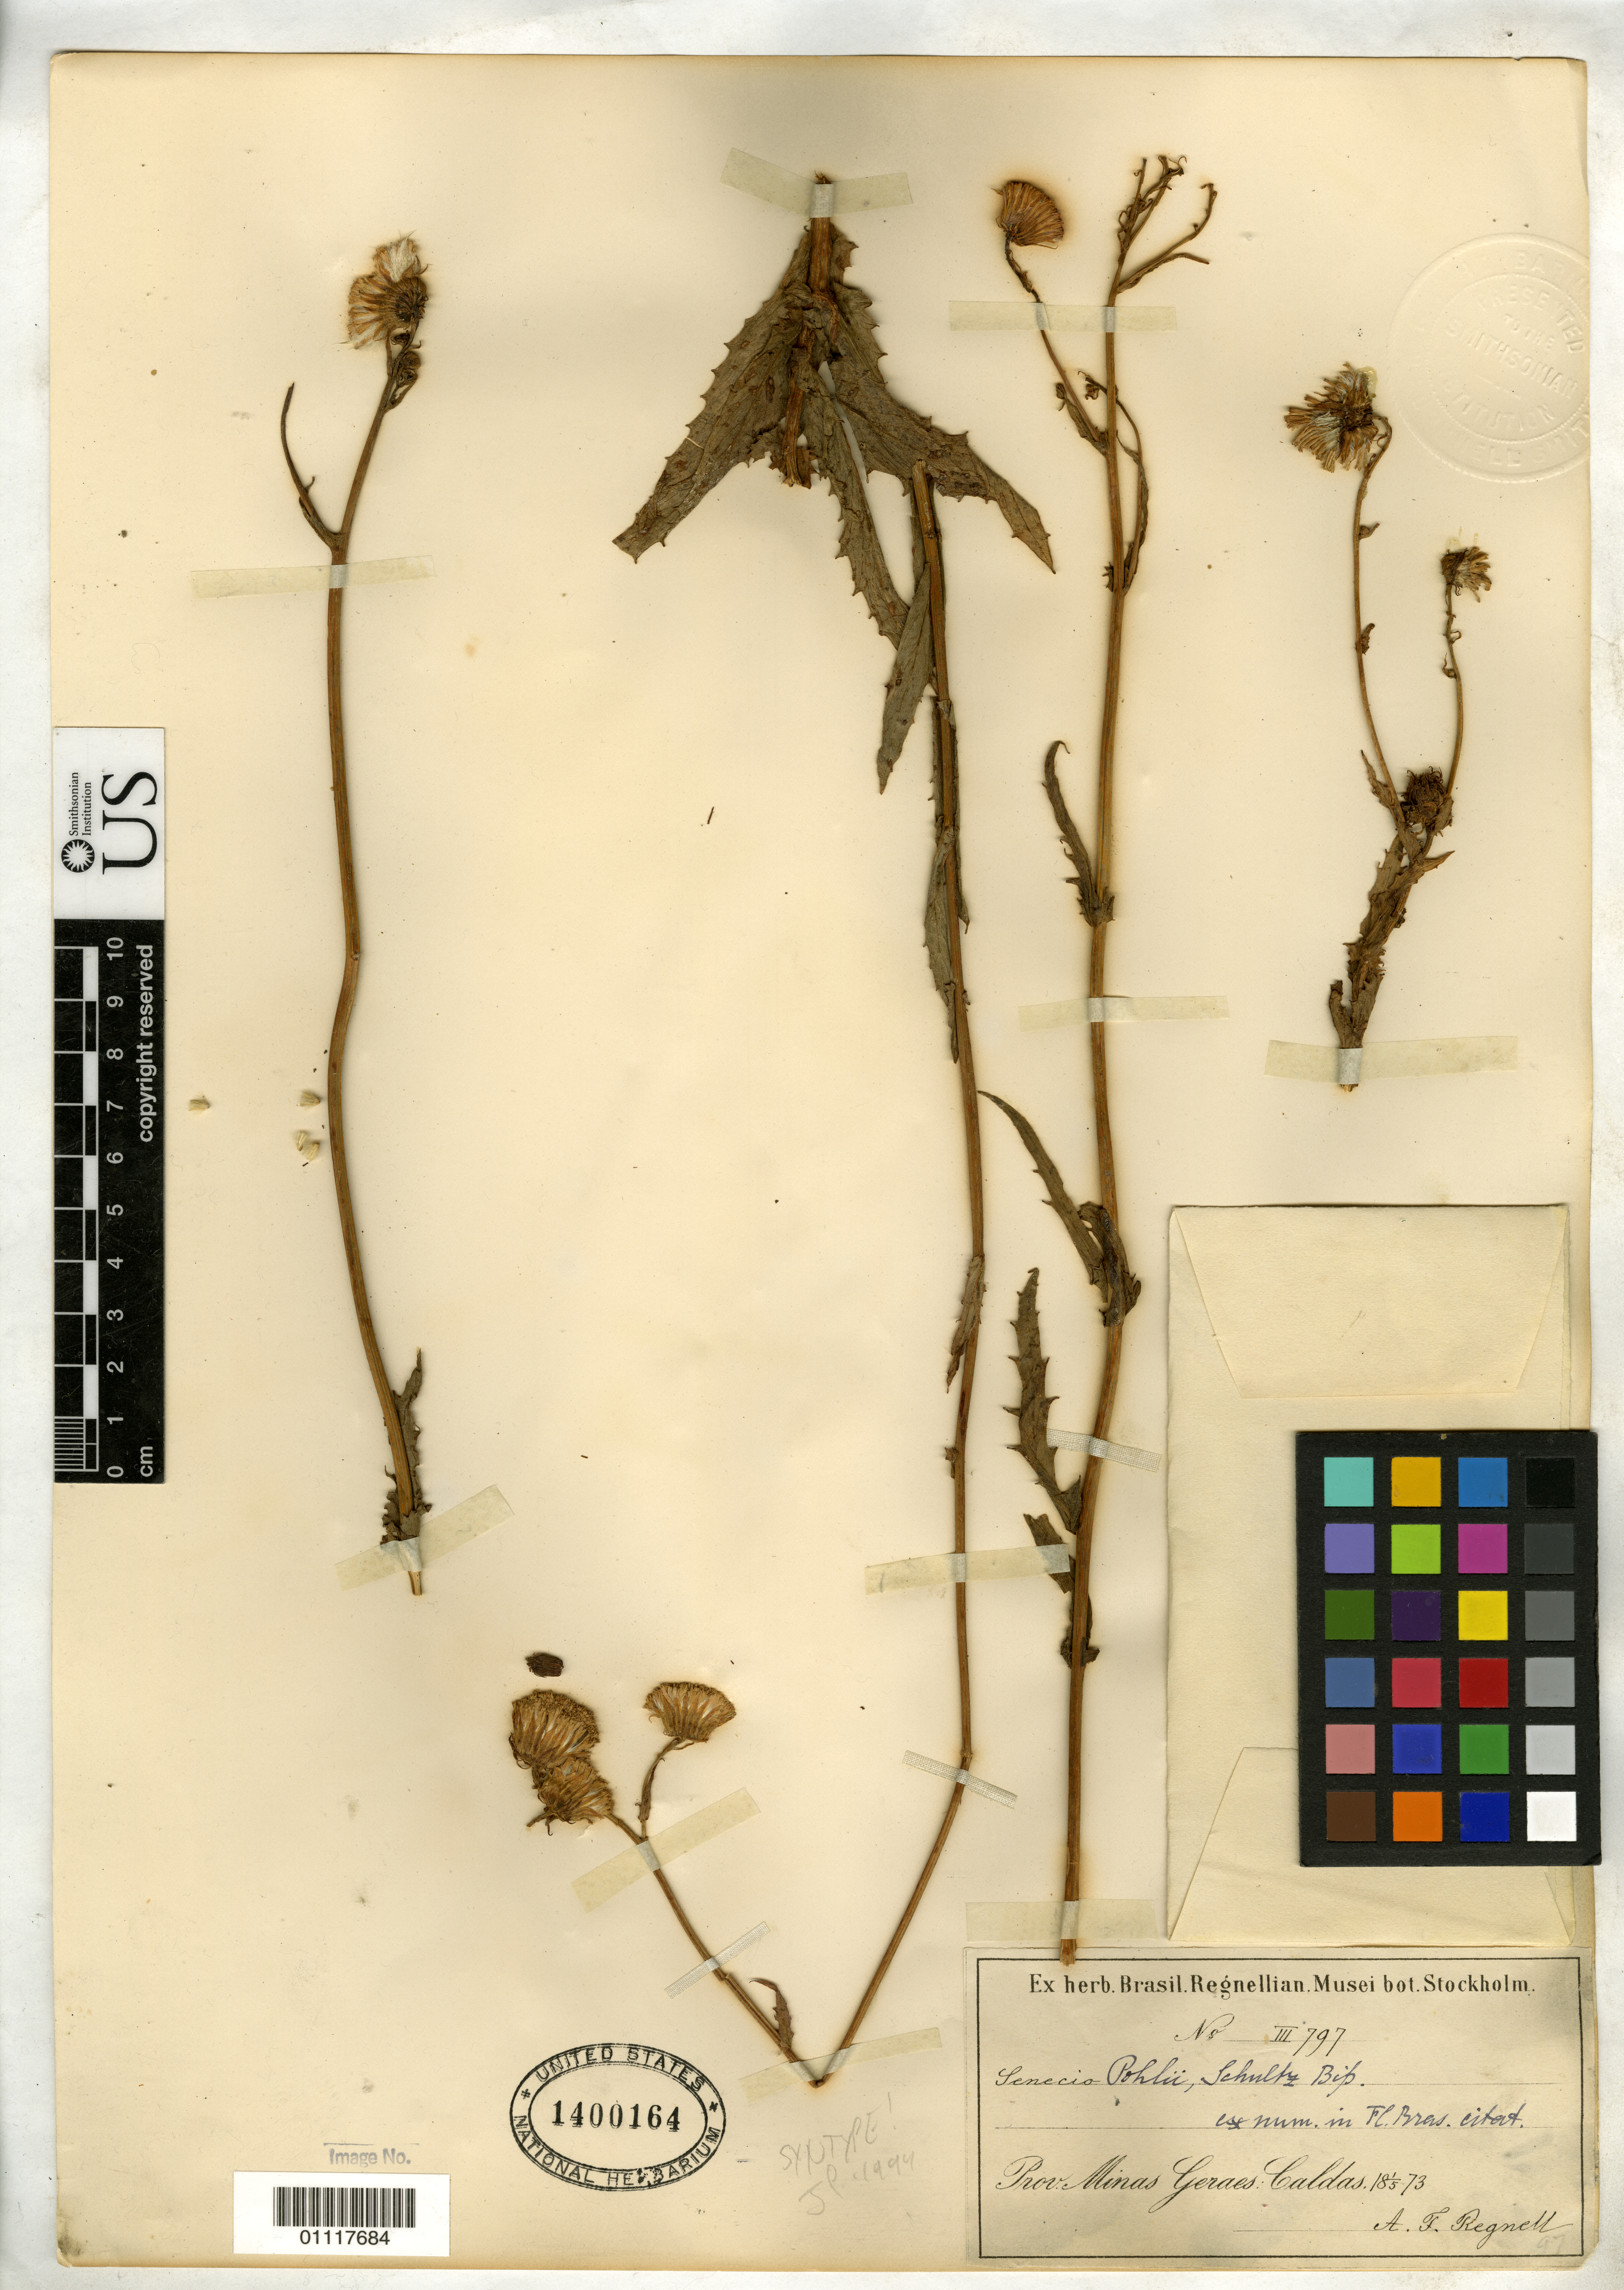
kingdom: Plantae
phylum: Tracheophyta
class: Magnoliopsida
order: Asterales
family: Asteraceae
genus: Senecio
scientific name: Senecio pohlii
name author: Sch. Bip. ex Baker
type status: Syntype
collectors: A. F. Regnell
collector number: III 797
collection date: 1873-05-01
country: Brazil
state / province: Minas Gerais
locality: Caldas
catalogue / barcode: US 1400164